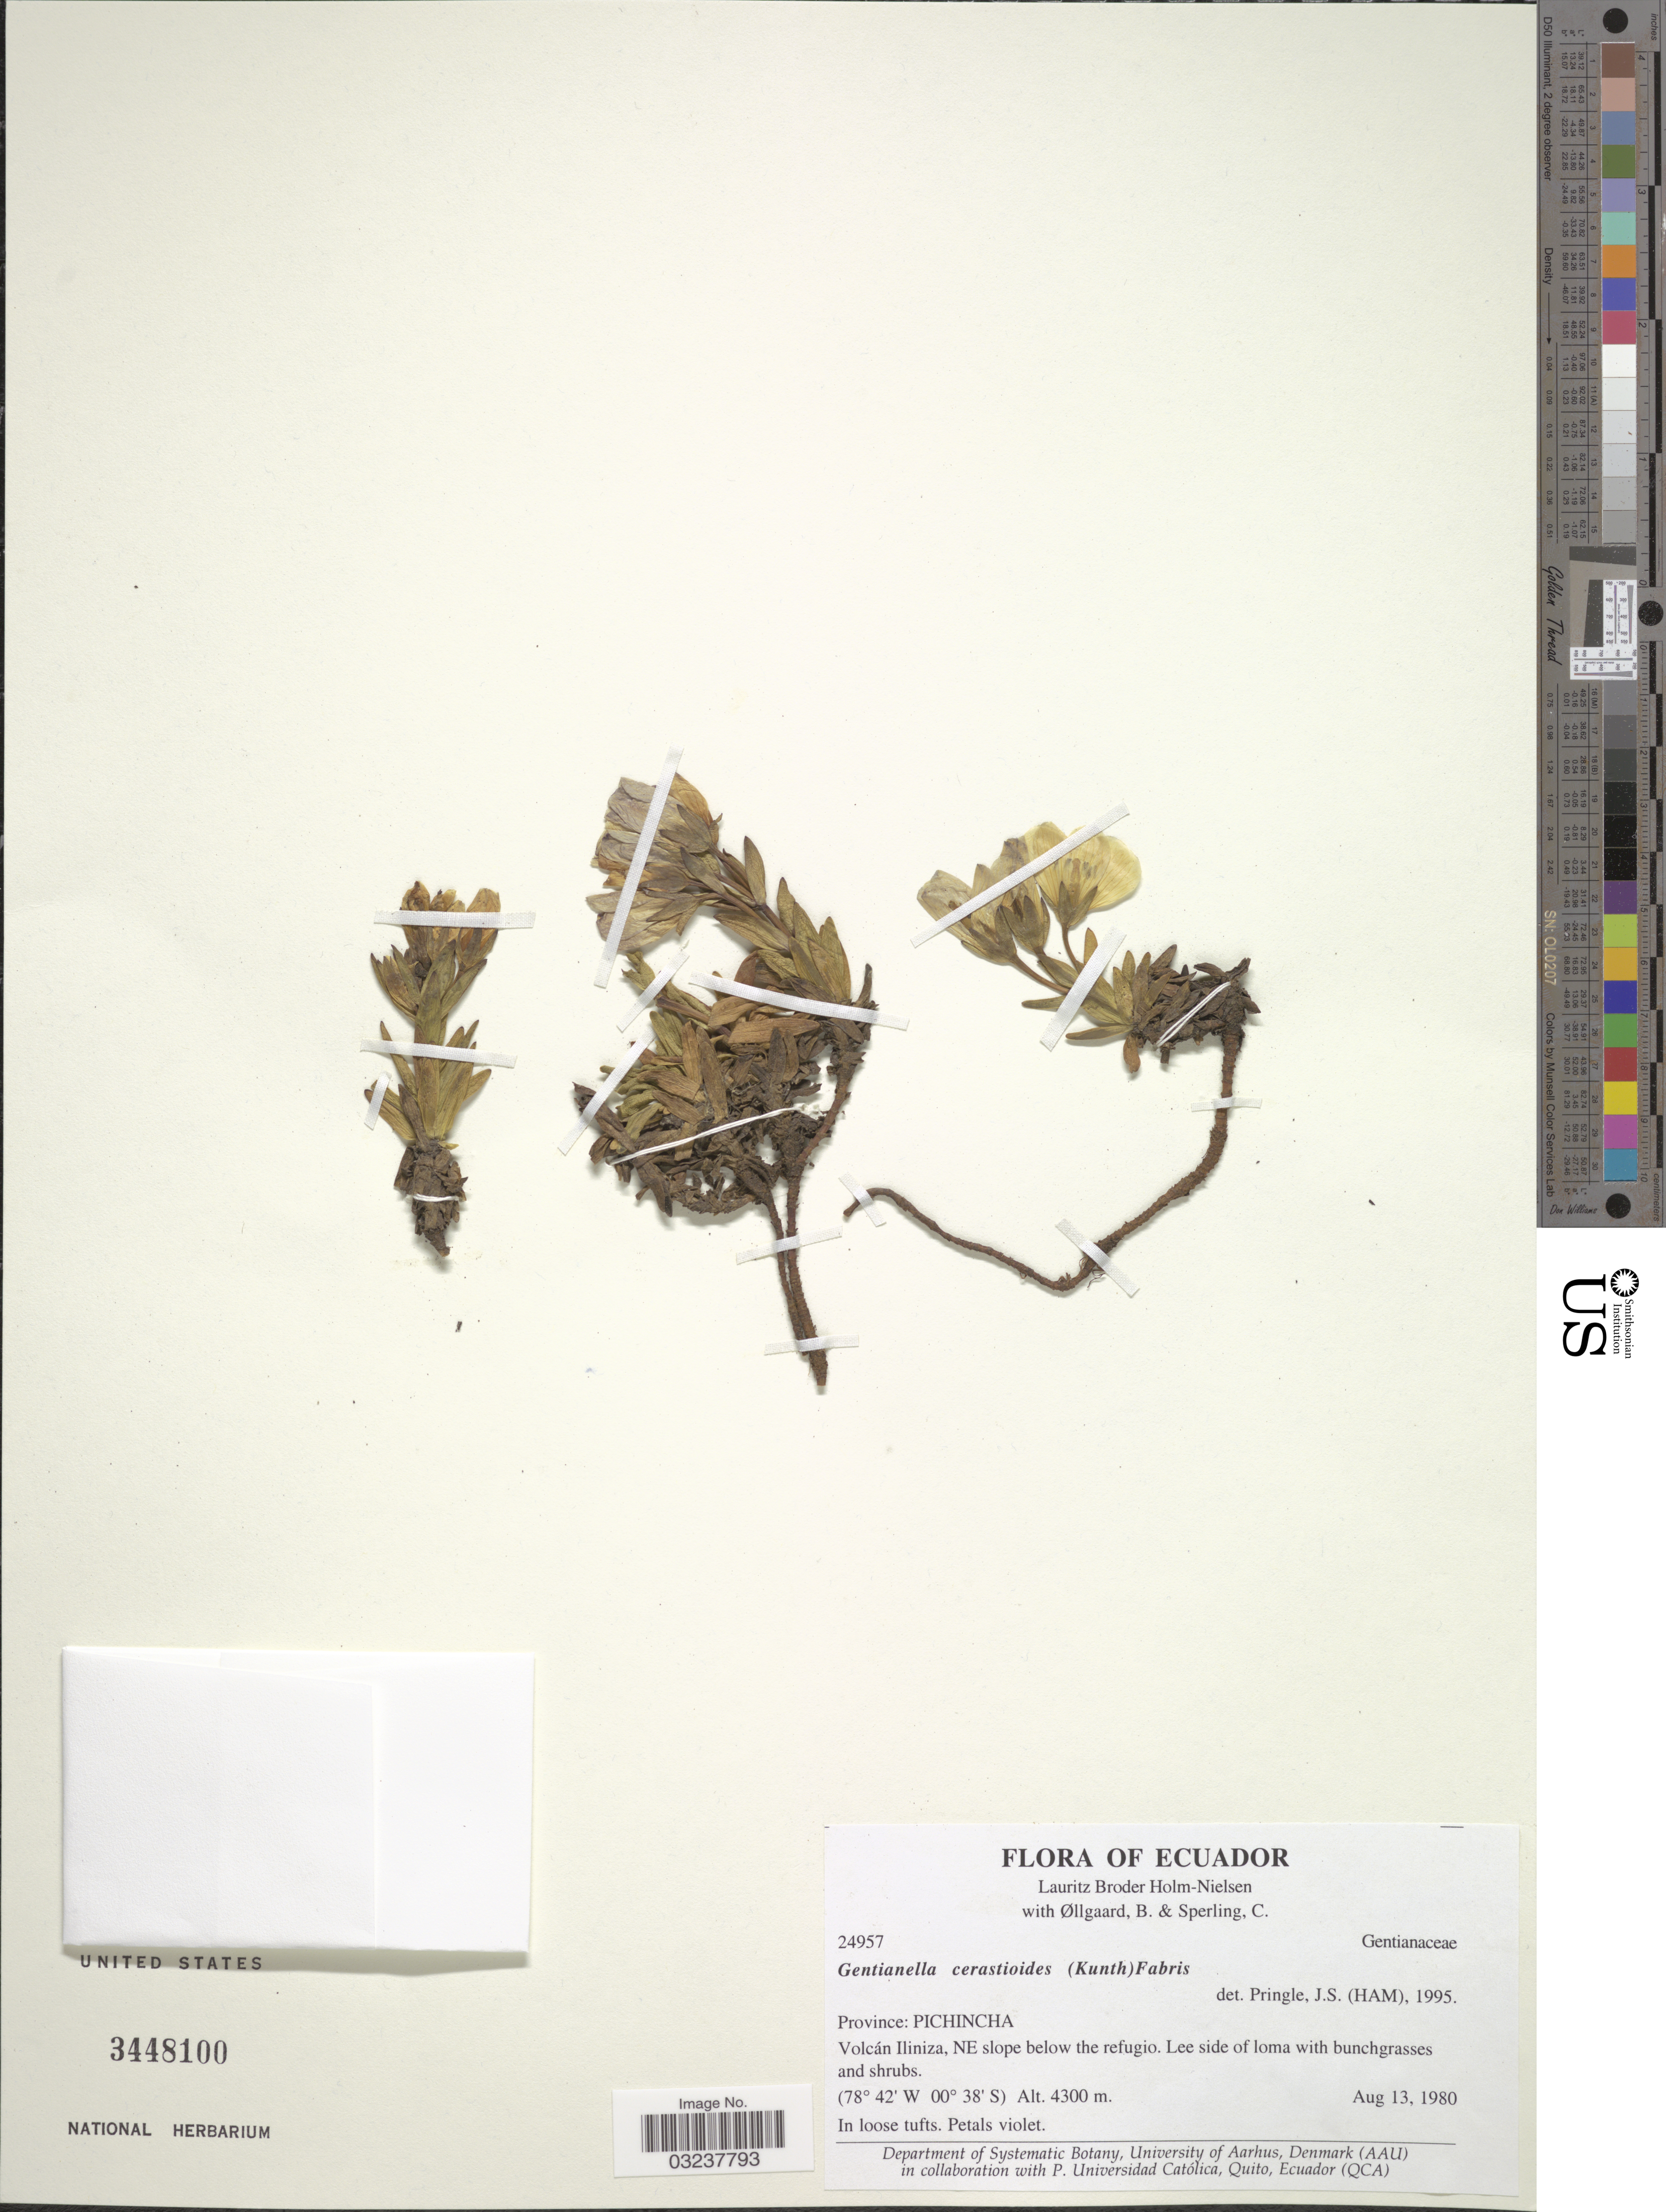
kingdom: Plantae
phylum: Tracheophyta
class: Magnoliopsida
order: Gentianales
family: Gentianaceae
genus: Gentianella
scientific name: Gentianella cerastioides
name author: (Kunth) Fabris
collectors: L. B. Holm-Nielsen, B. Øllgaard & C. Sperling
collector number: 24957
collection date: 1980-08-13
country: Ecuador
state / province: Pichincha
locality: Volcán Iliniza, NE slope below the refugio.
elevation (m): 4300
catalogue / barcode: US 3448100